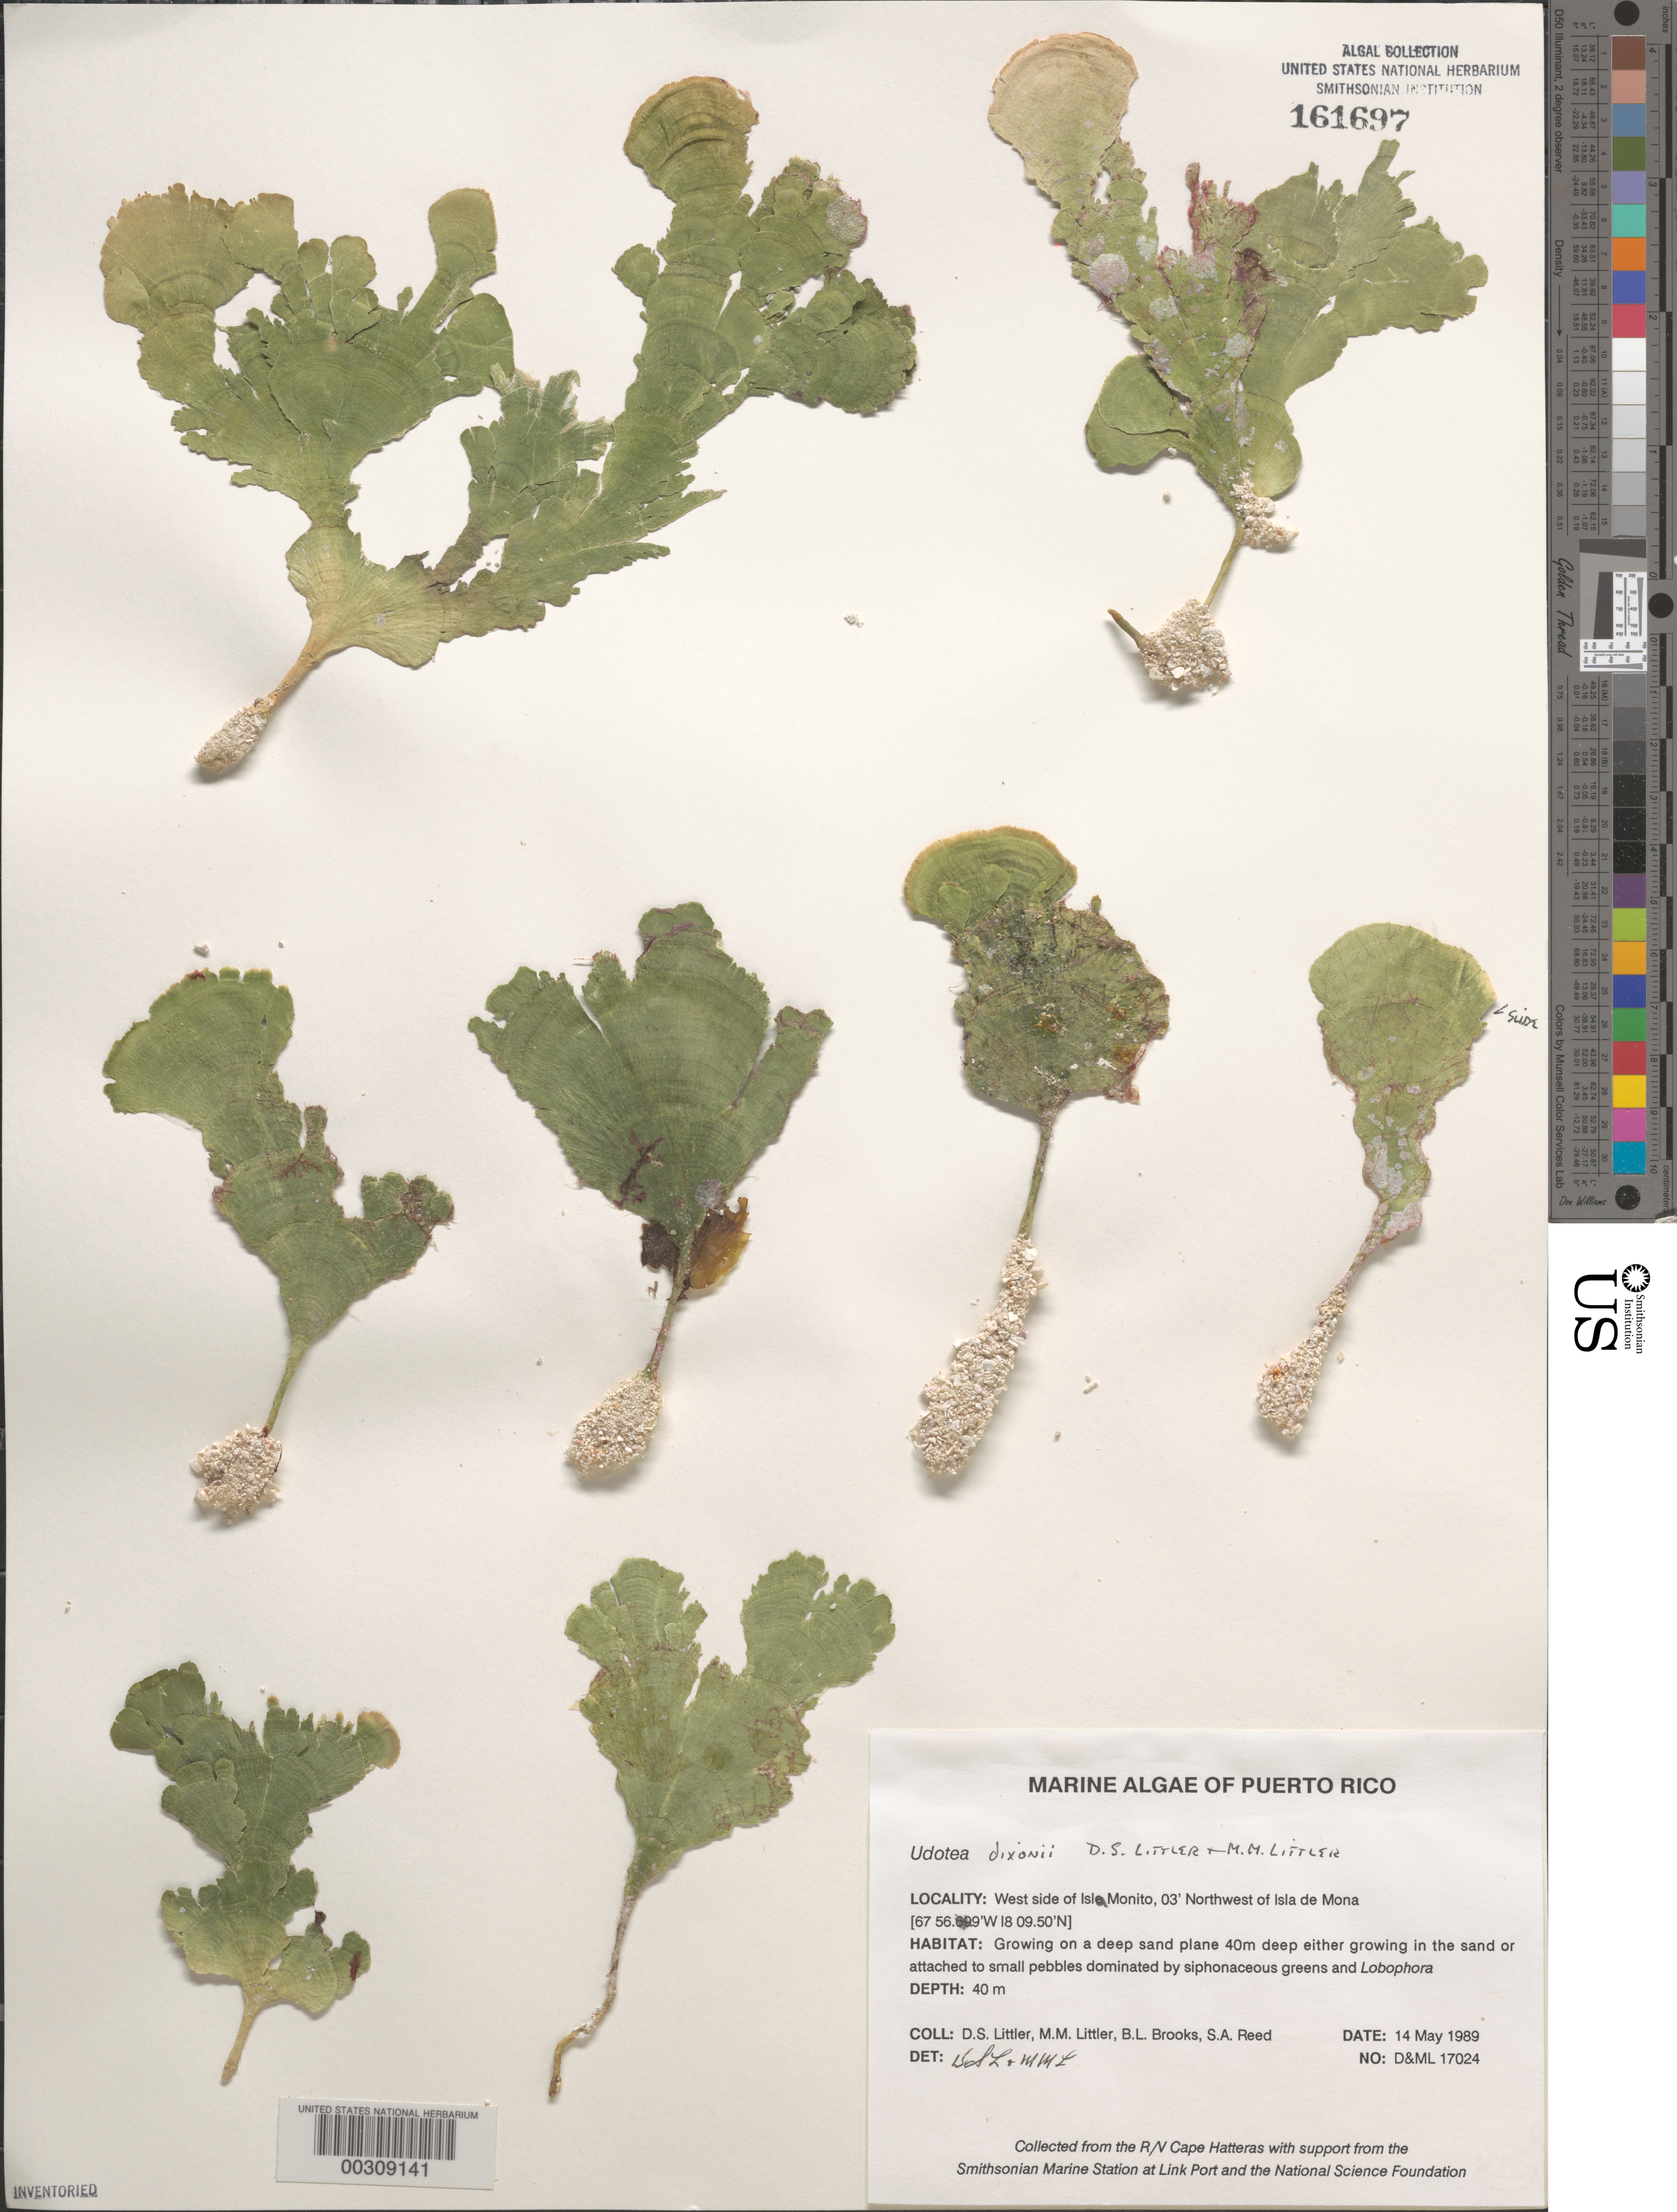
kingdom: Plantae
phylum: Chlorophyta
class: Ulvophyceae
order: Bryopsidales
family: Udoteaceae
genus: Udotea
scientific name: Udotea dixonii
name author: D.S. Littler & Littler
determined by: Littler, D. S.; Littler, M. M.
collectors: D. S. Littler, M. M. Littler, B. Brooks & S. Reed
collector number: D&ML 17024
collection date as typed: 14 May 1989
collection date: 1989-05-14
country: Puerto Rico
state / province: Mayaguez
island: Isla de Mona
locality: Isla Monito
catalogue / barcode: US 161697